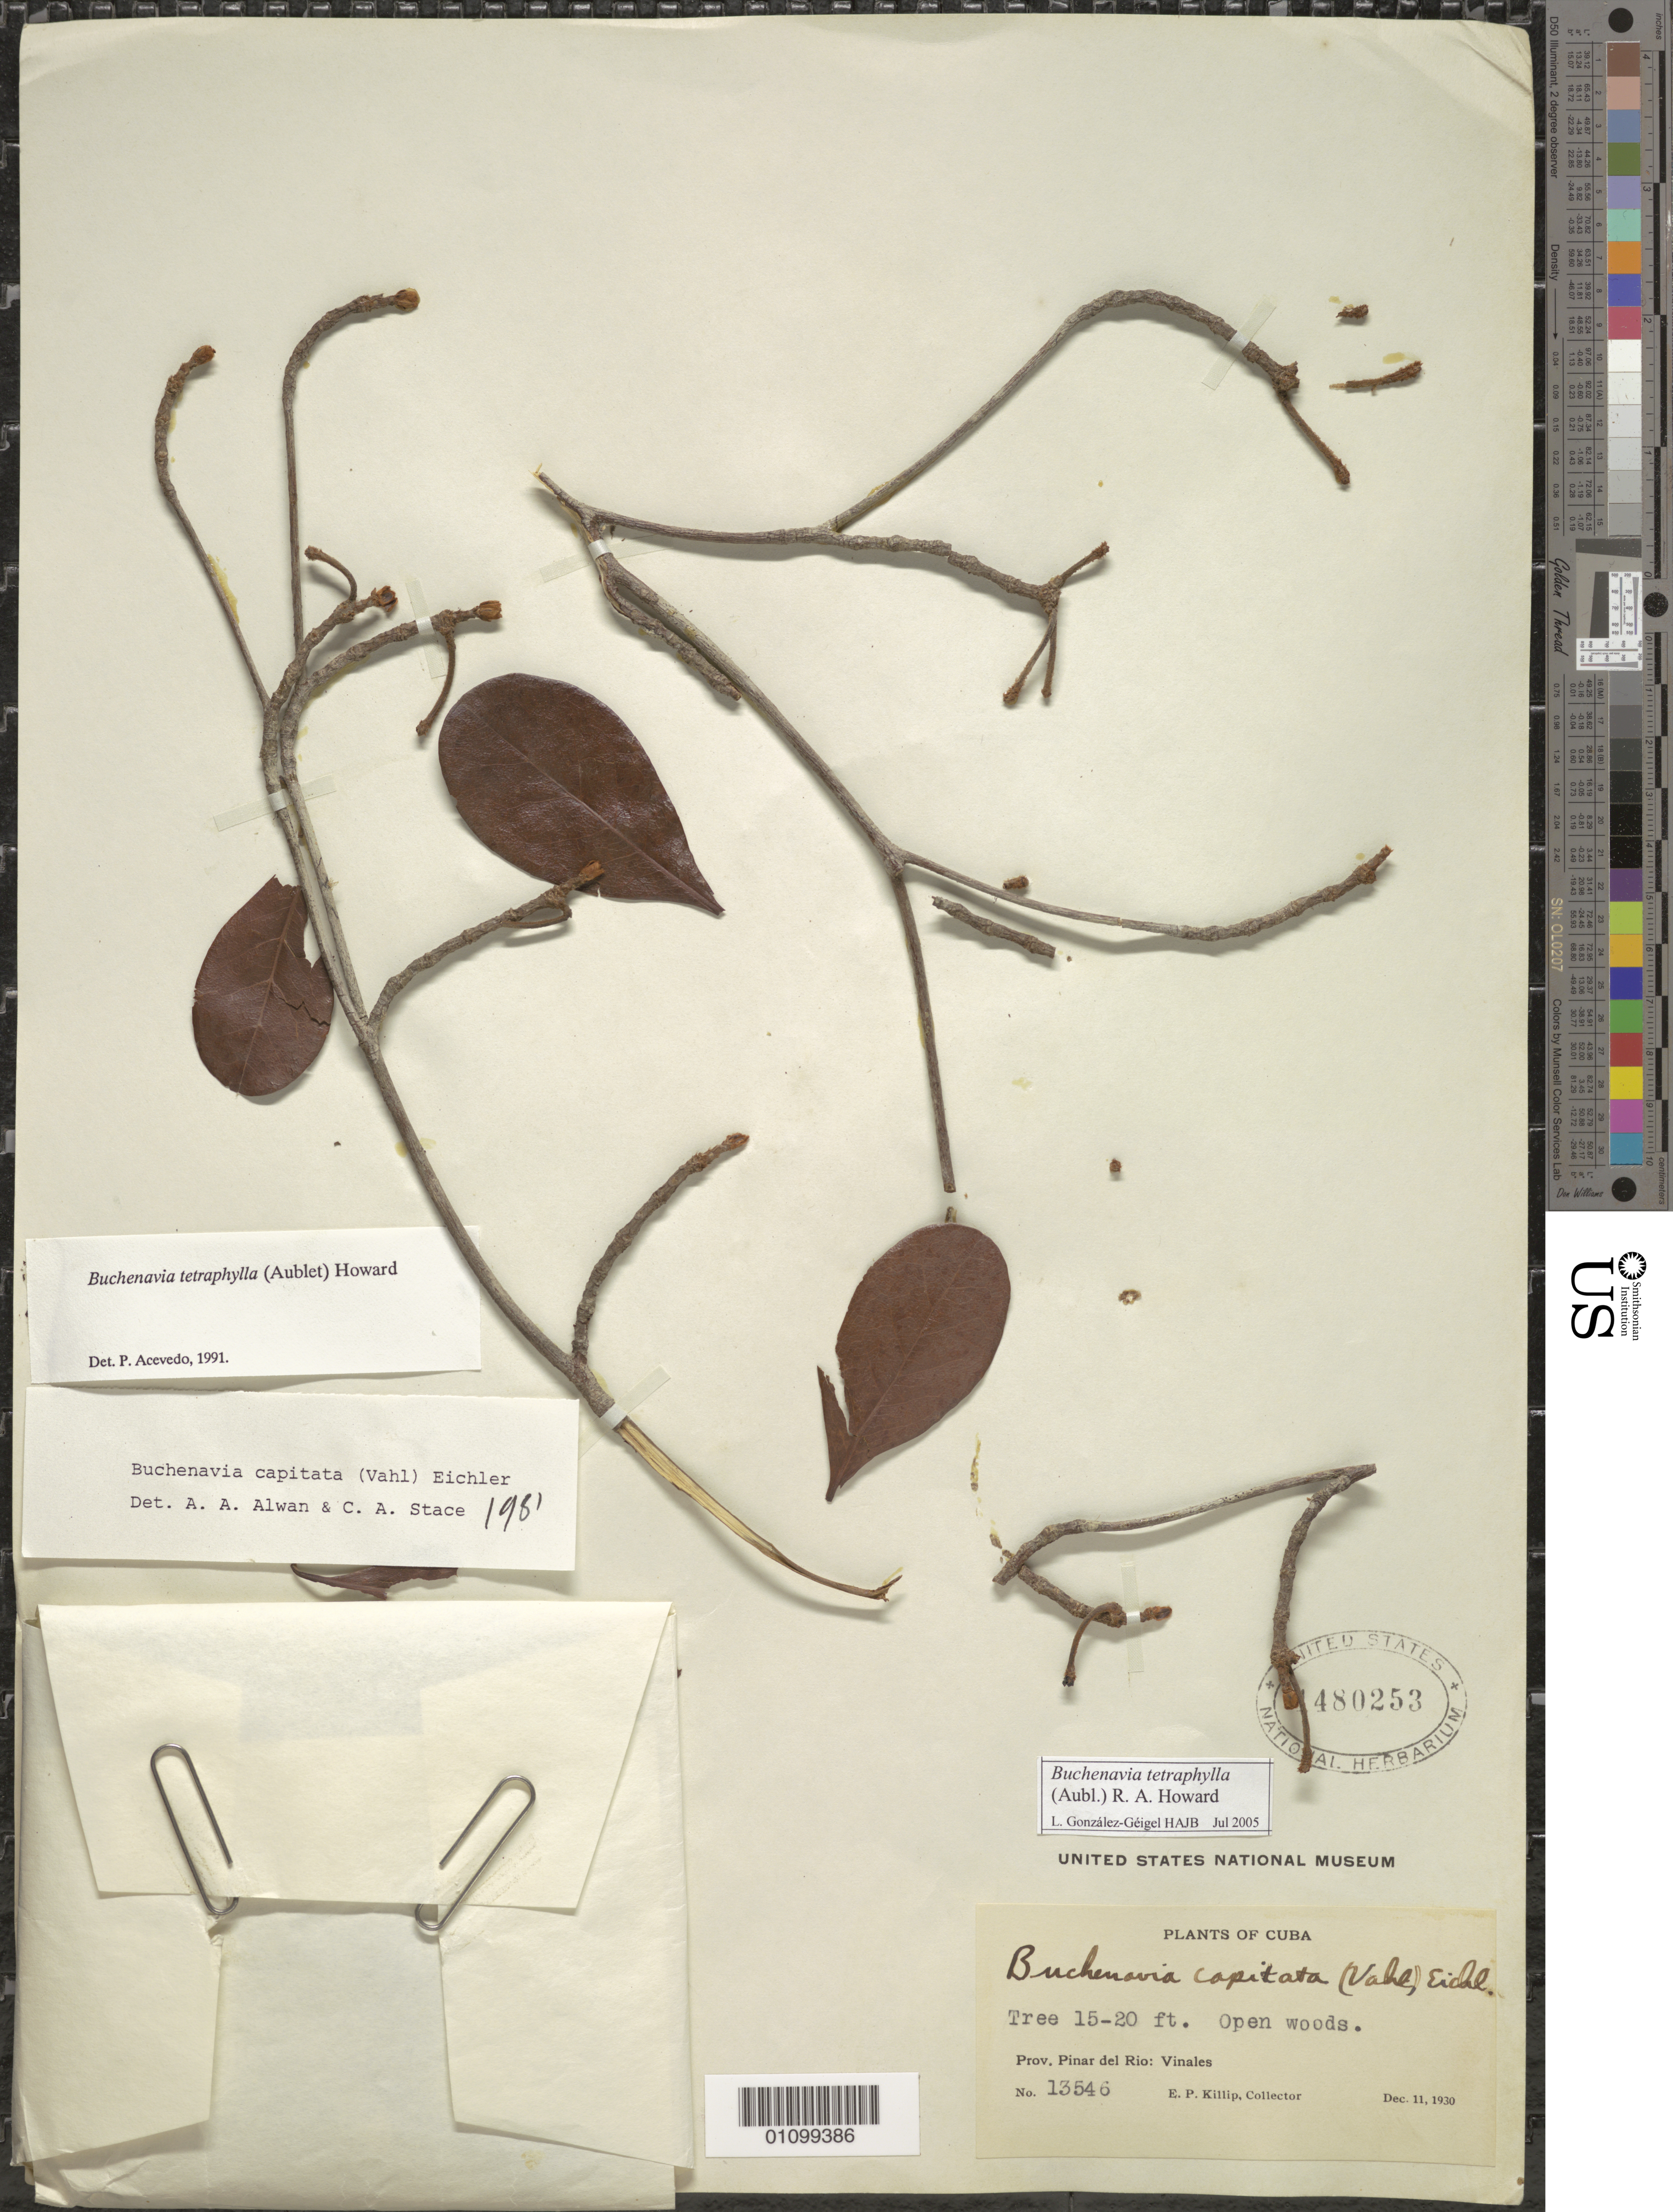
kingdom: Plantae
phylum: Tracheophyta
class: Magnoliopsida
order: Myrtales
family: Combretaceae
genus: Terminalia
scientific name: Terminalia tetraphylla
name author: (Aubl.) Gere & Boatwr.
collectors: E. P. Killip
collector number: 13546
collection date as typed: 11 Dec 1930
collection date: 1930-12-11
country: Cuba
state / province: Pinar del Rio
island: Cuba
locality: Vinales Open woods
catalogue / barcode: US 1480253